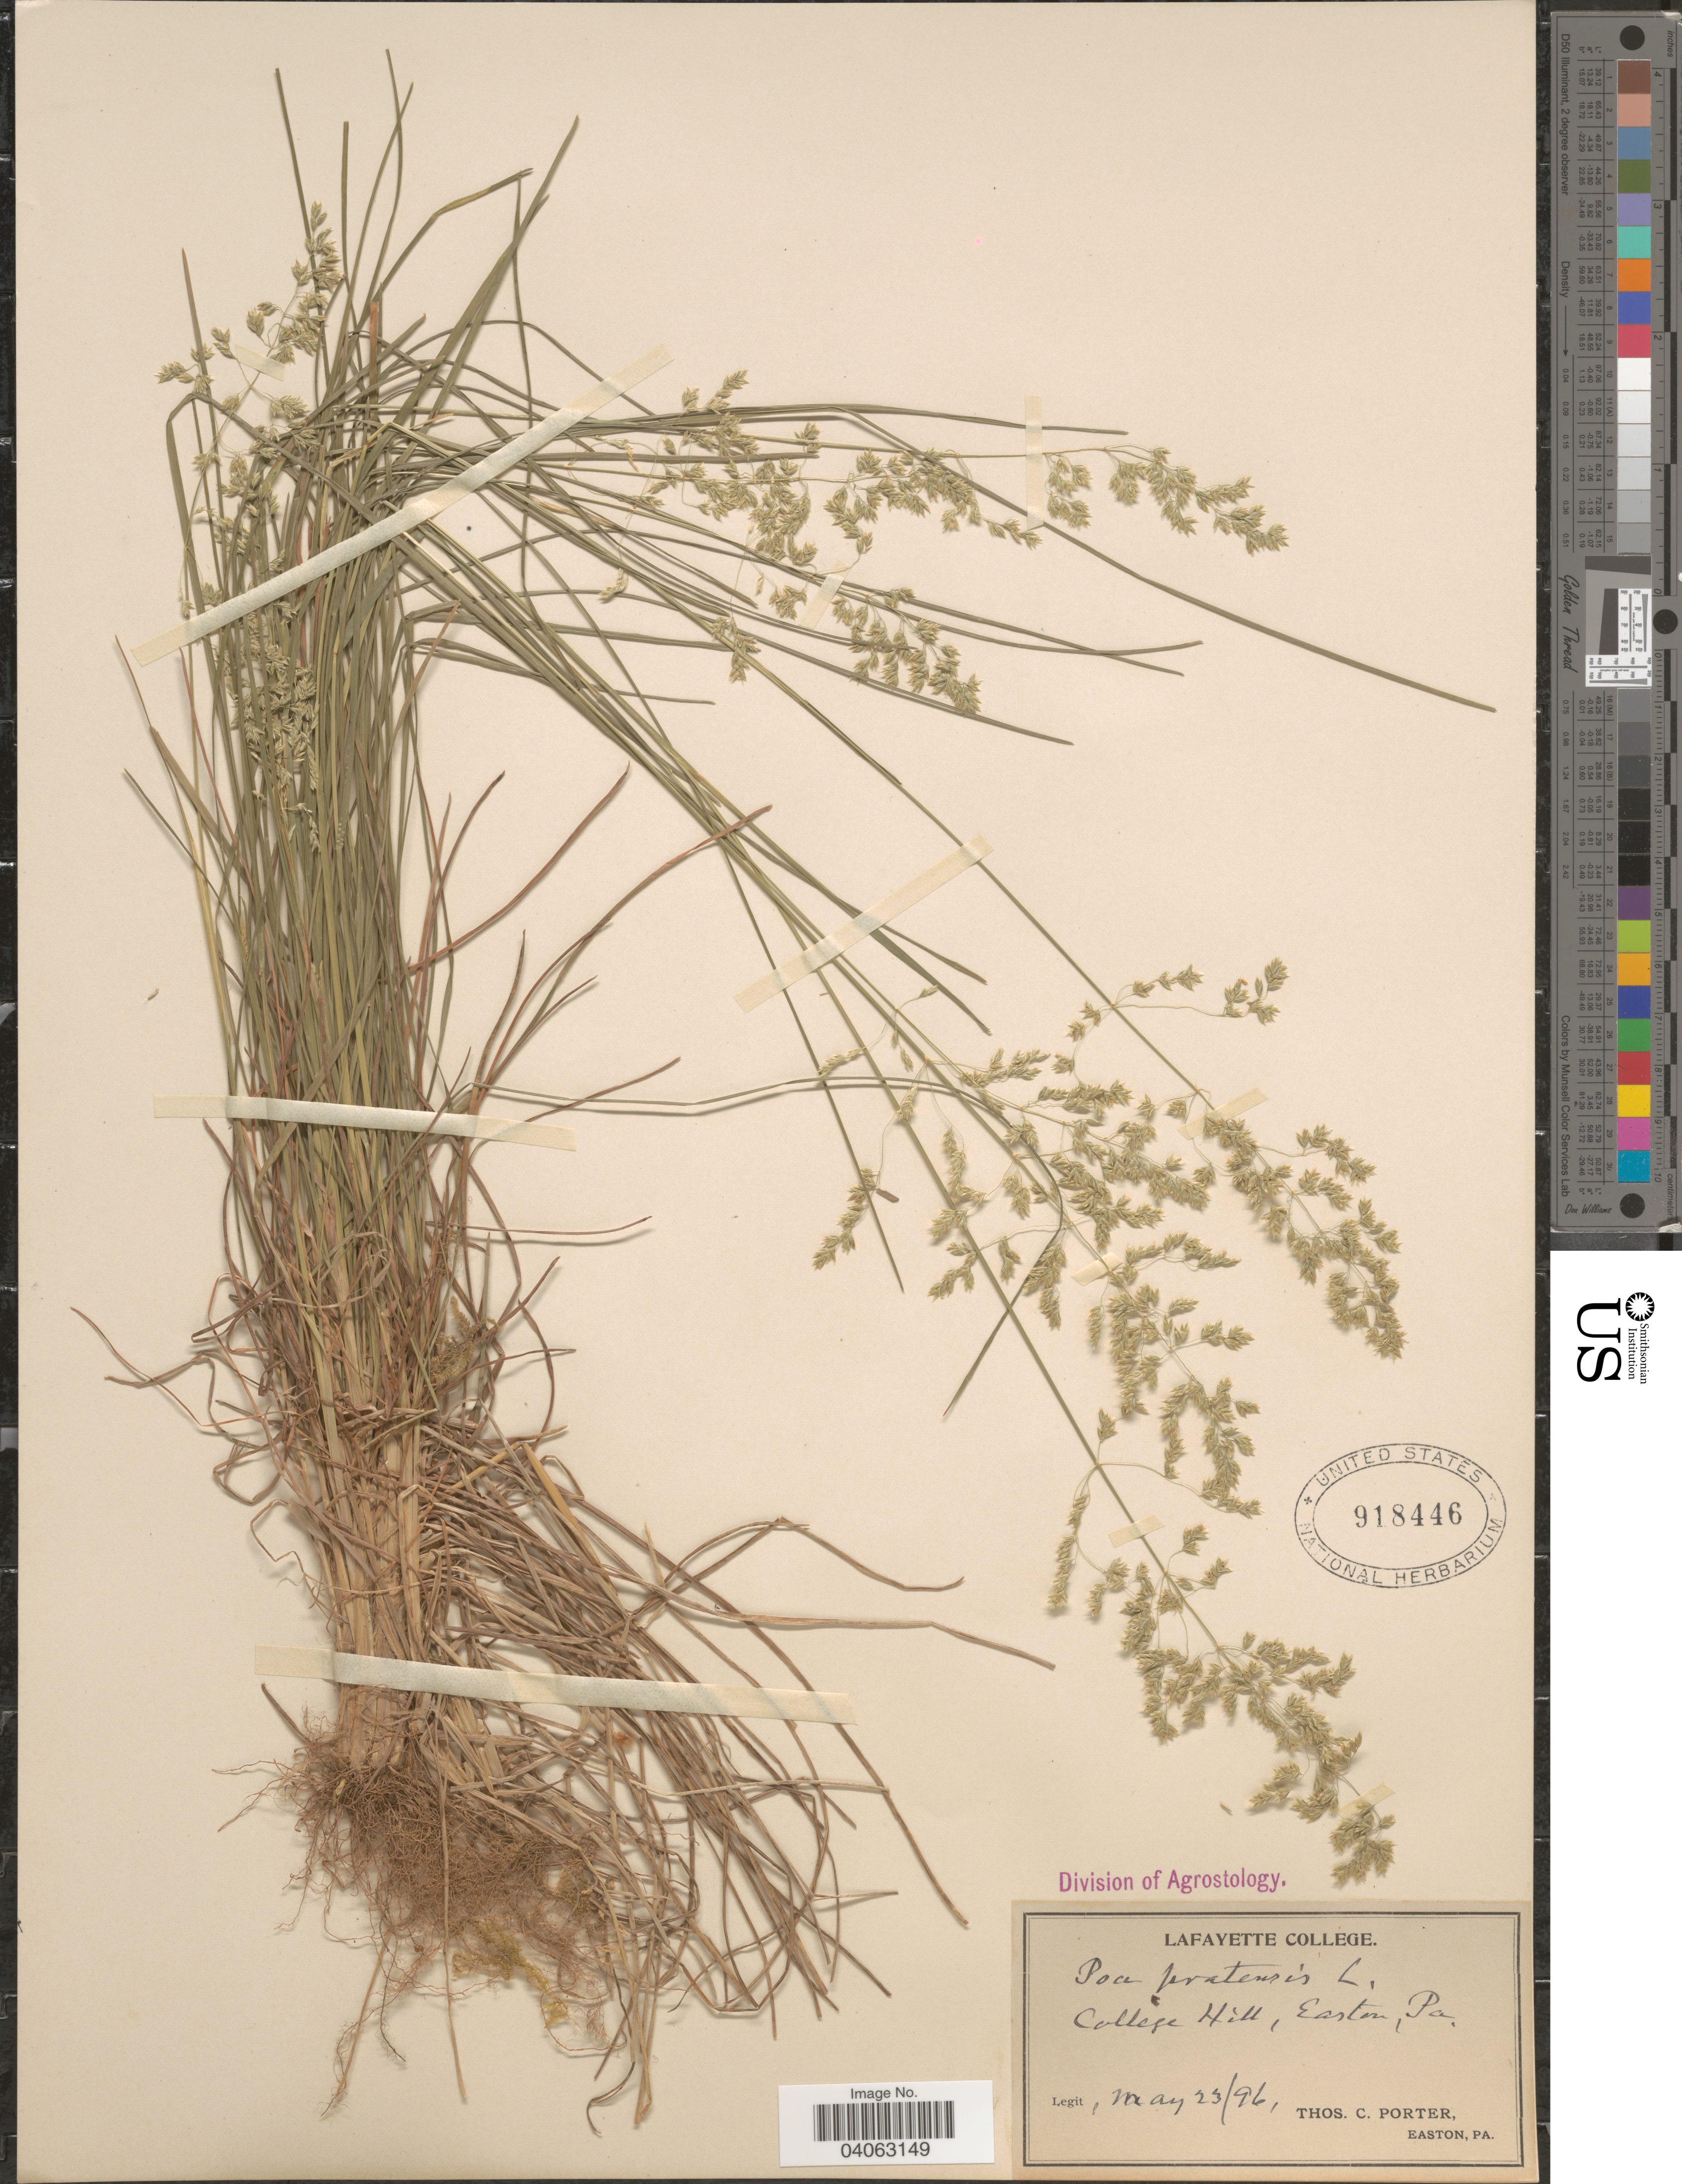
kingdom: Plantae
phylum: Tracheophyta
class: Liliopsida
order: Poales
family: Poaceae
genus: Poa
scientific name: Poa pratensis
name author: L.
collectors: T. Porter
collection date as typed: Transcribed d/m/y: 23/5/96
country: United States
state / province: Pennsylvania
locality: College Hill, Easton.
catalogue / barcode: US 918446